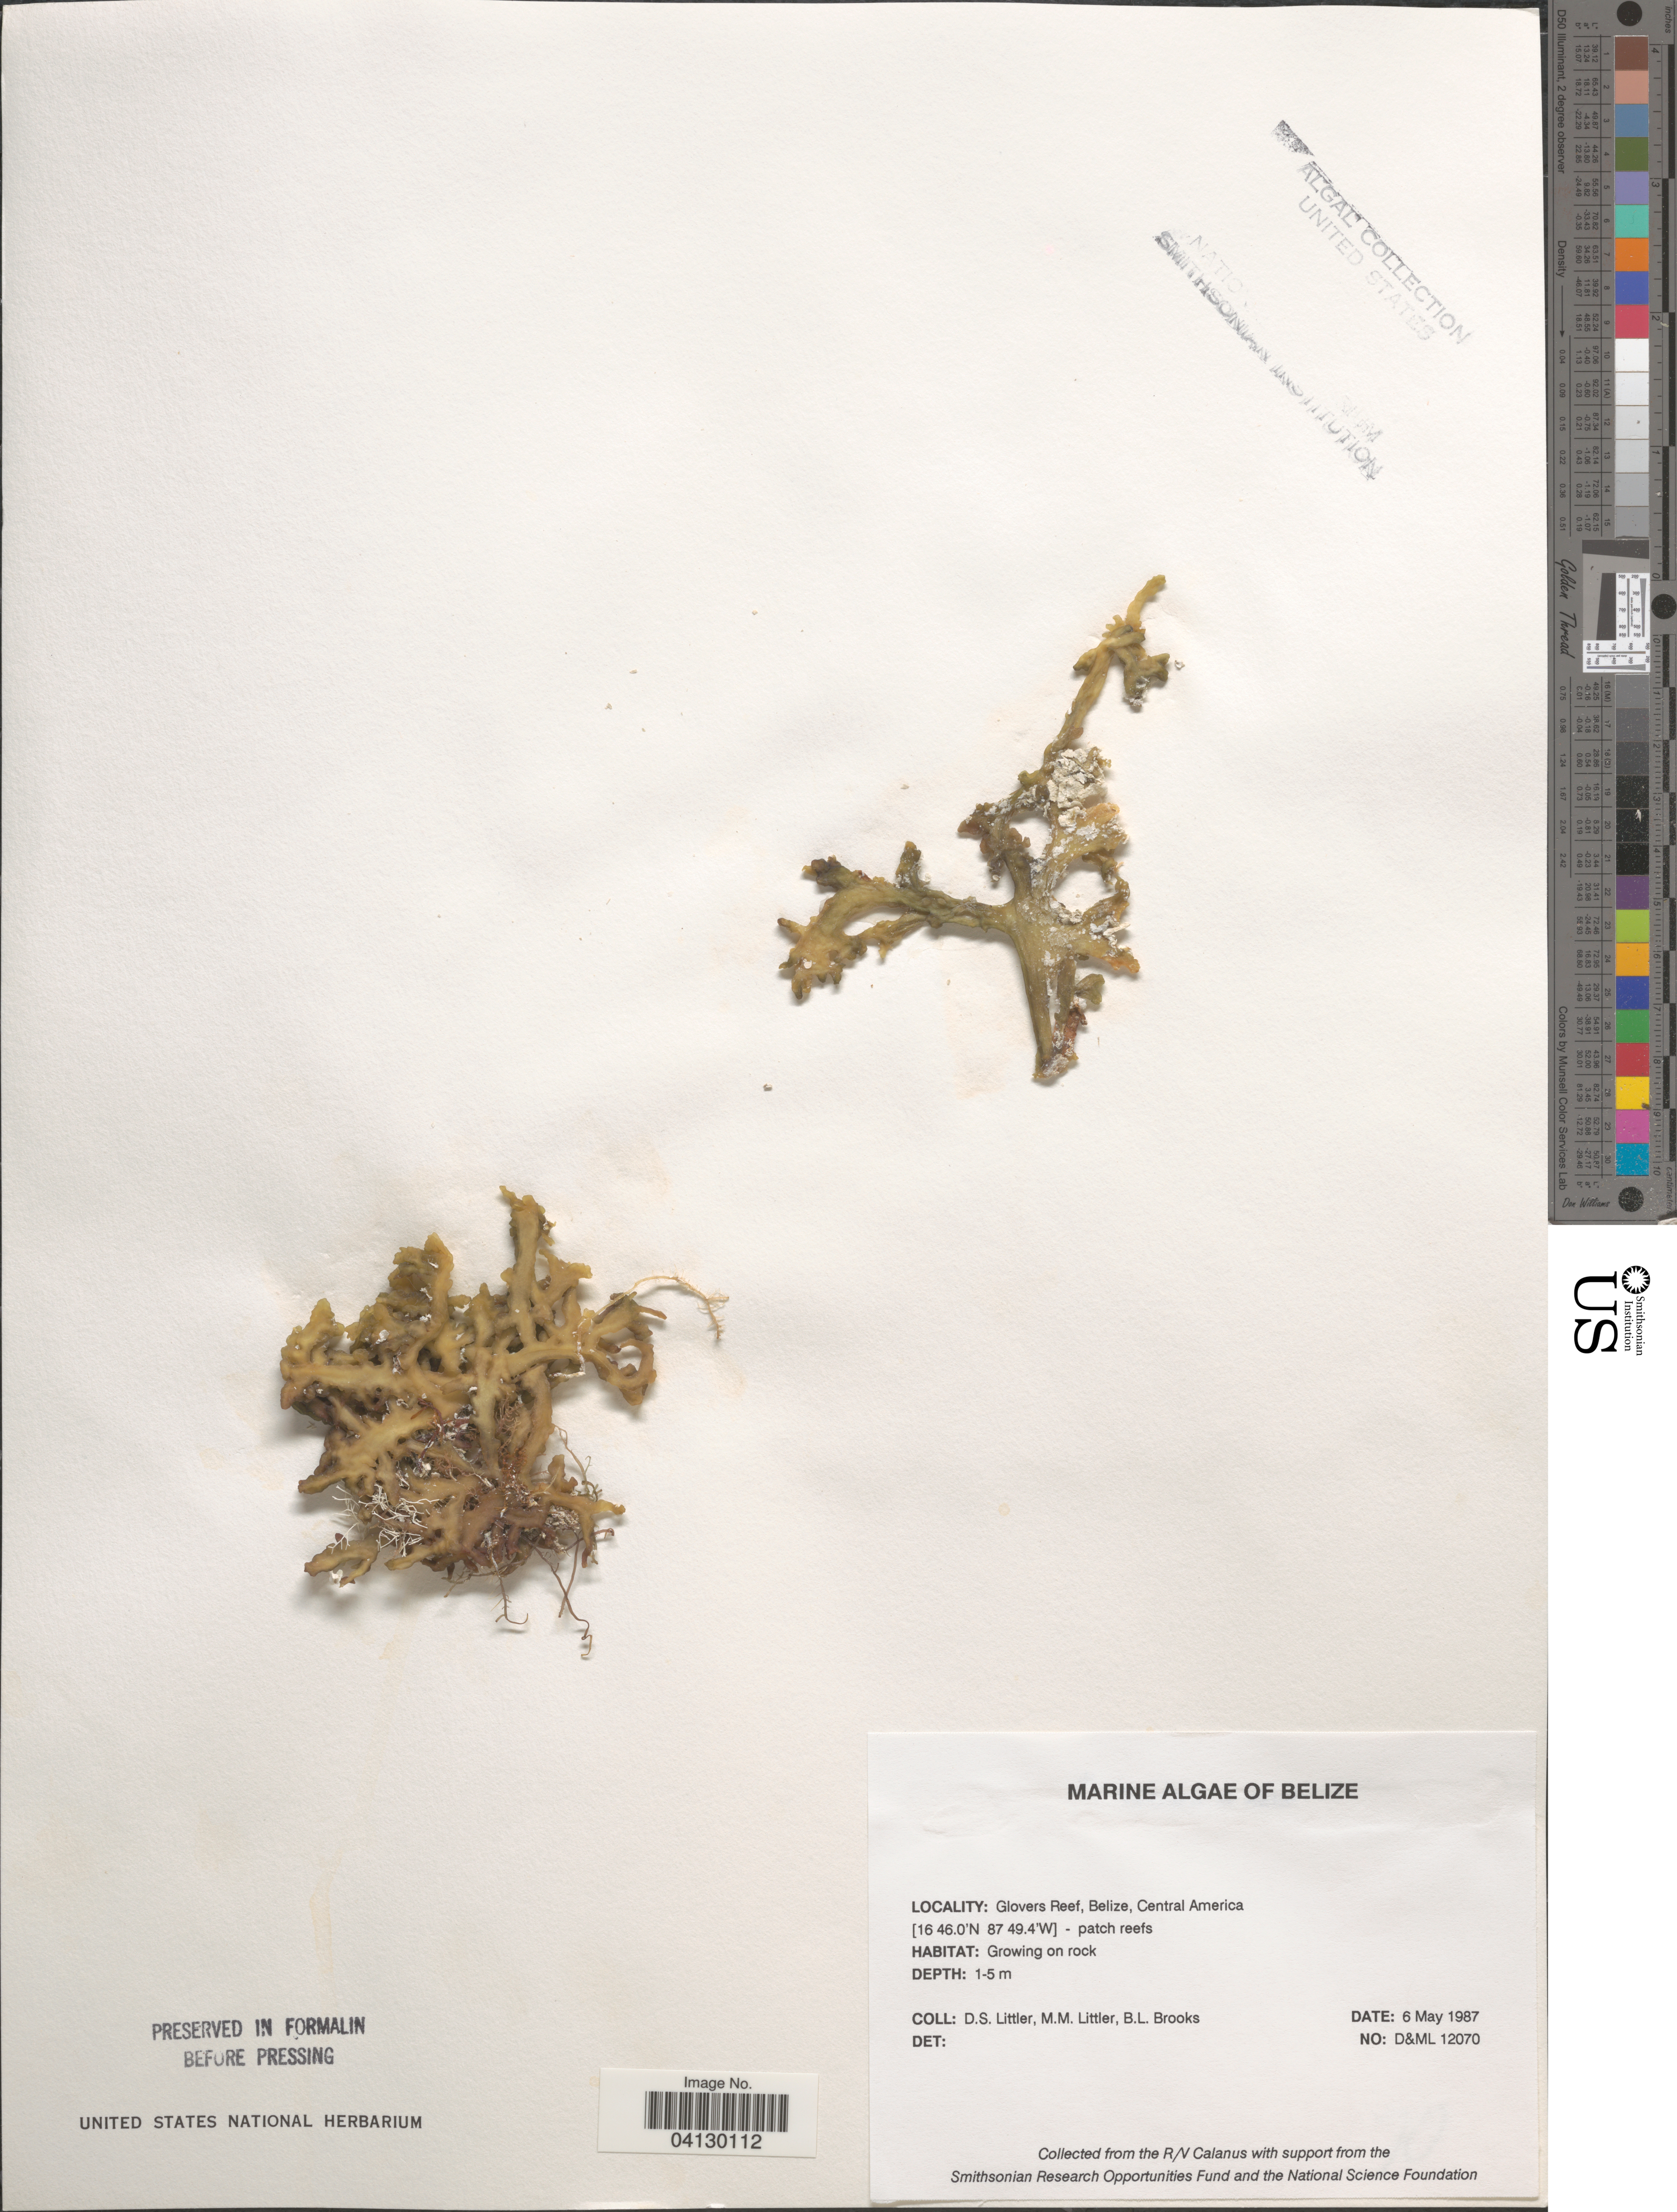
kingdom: Plantae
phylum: Rhodophyta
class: Florideophyceae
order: Corallinales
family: Corallinaceae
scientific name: Crustose Coralline Algae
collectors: D. S. Littler & B. Brooks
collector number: D&ML 12070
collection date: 1987-05-06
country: Belize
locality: Glovers Reef.